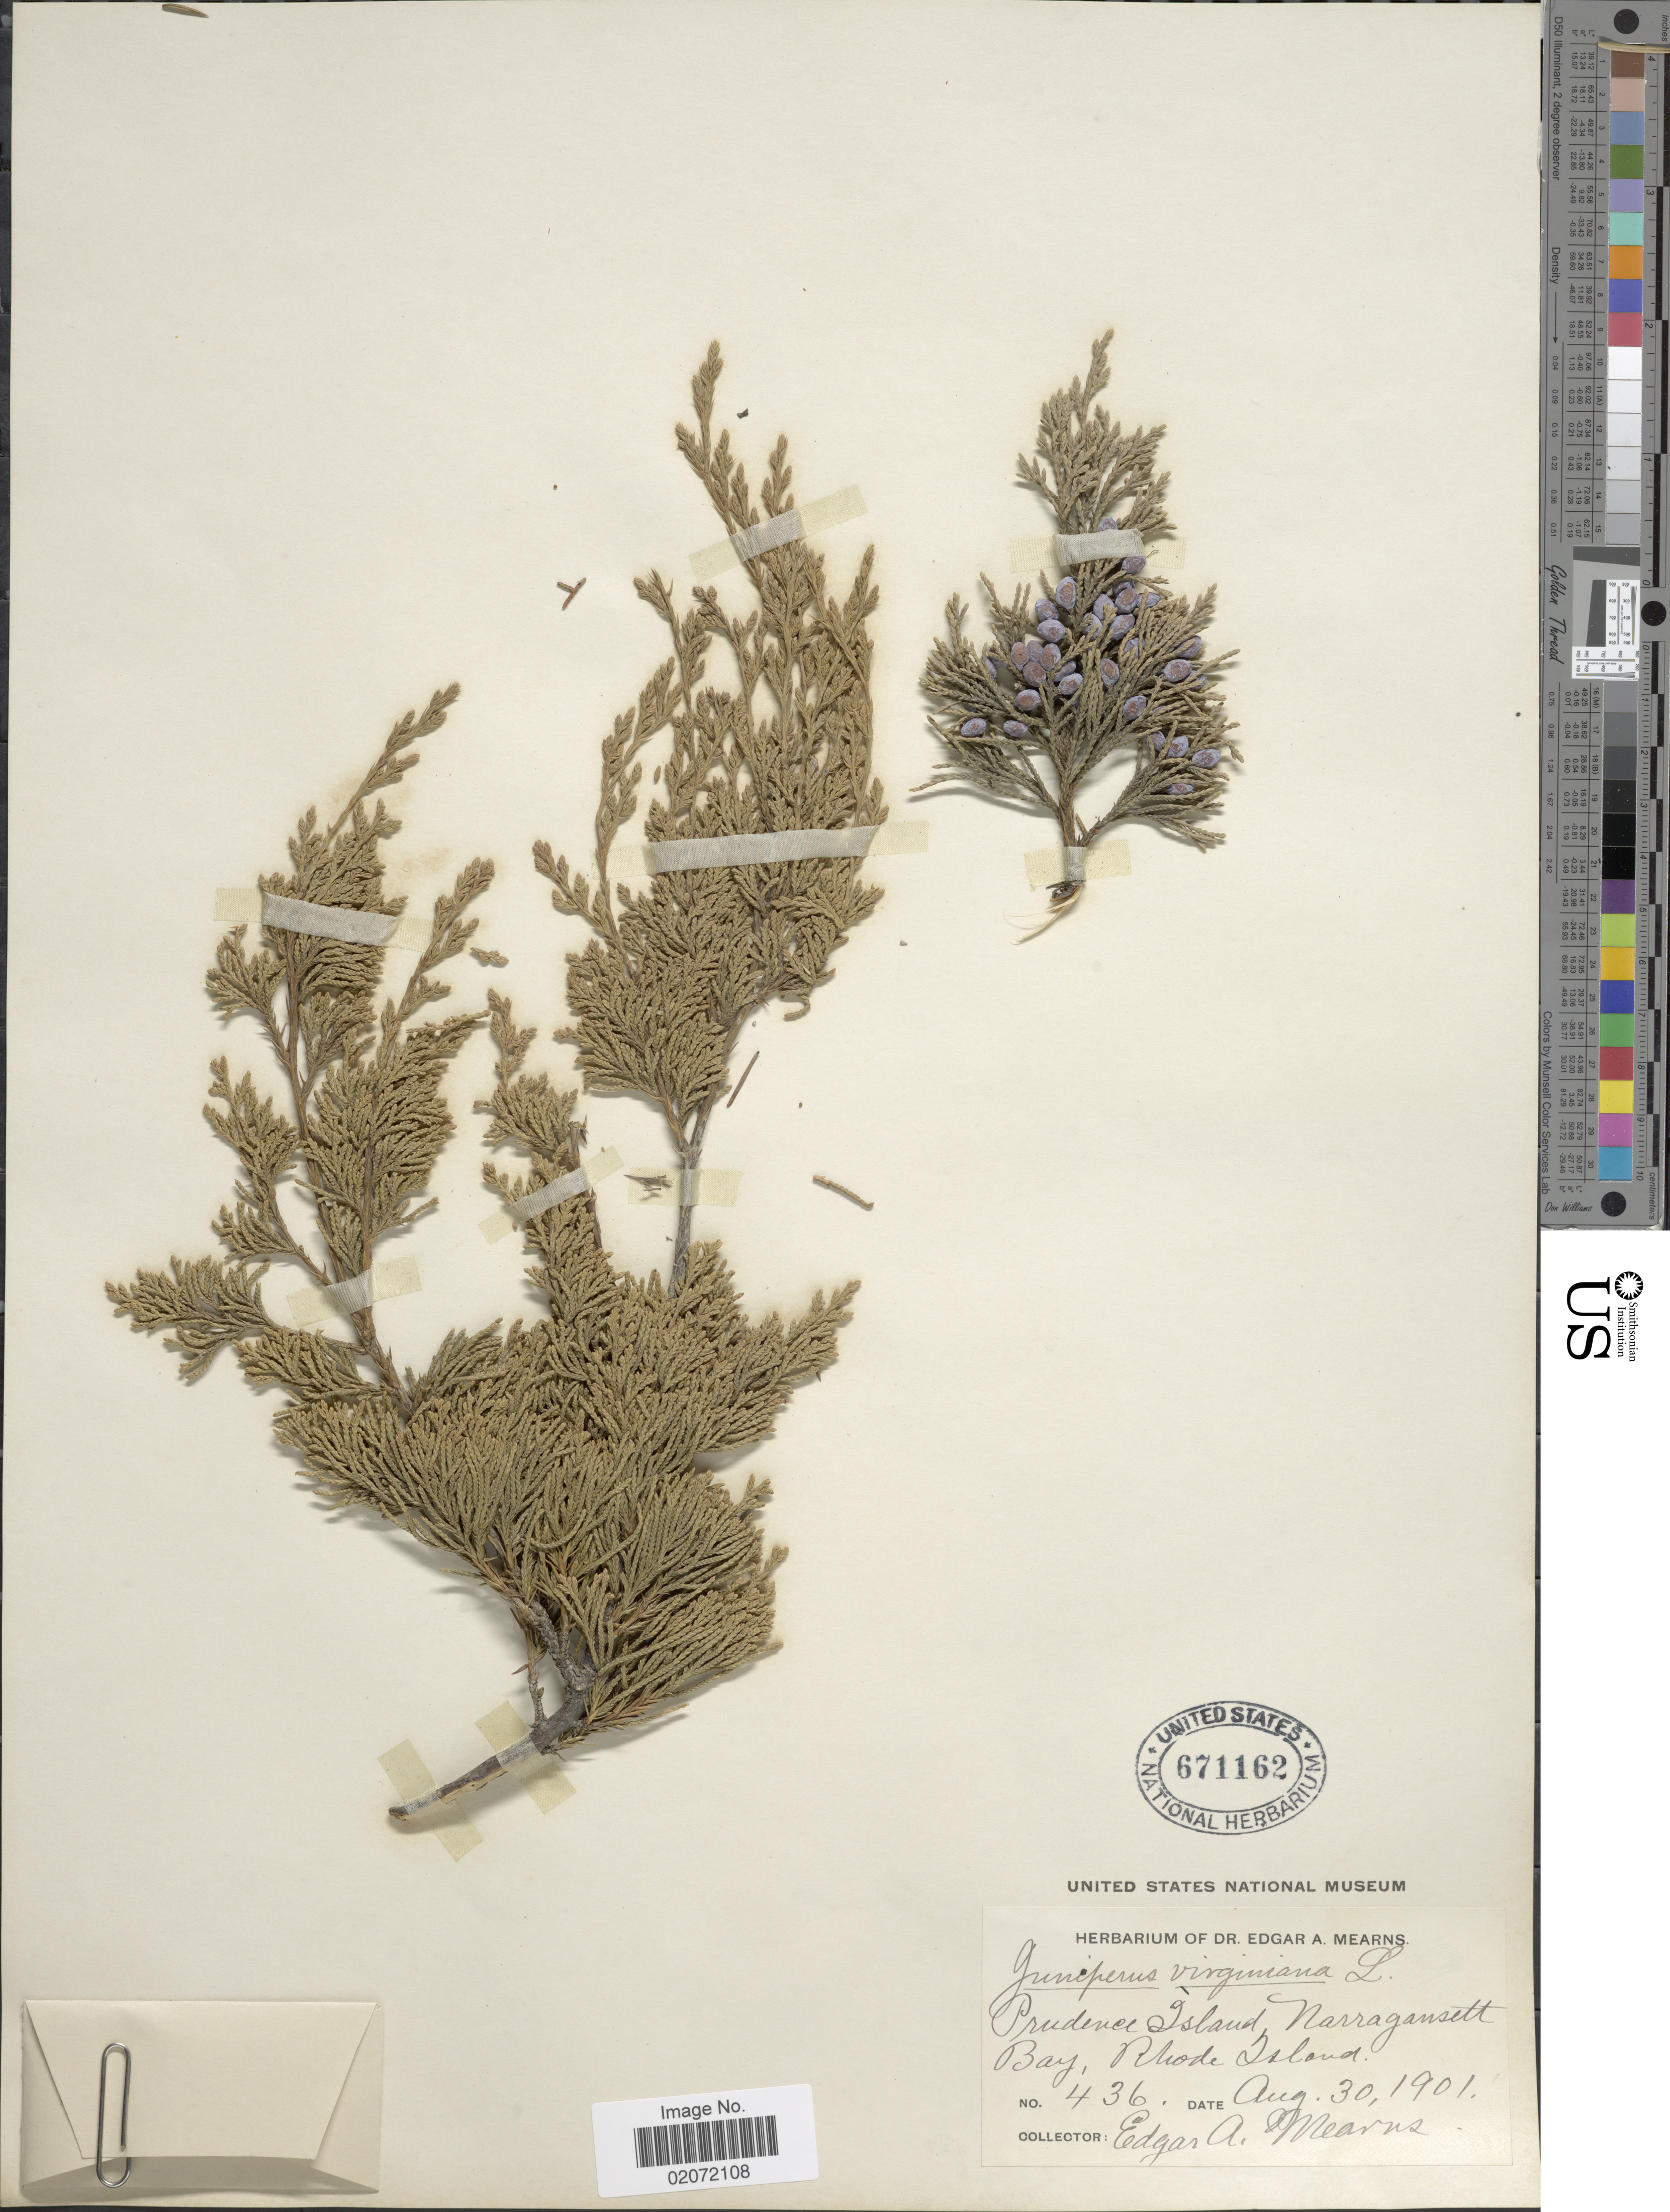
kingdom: Plantae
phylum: Tracheophyta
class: Pinopsida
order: Pinales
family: Cupressaceae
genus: Juniperus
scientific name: Juniperus virginiana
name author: L.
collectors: E. A. Mearns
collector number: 436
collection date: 1901-08-30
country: United States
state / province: Rhode Island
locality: Prudence Island, Narragansett Bay, Rhode Island.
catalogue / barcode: US 671162